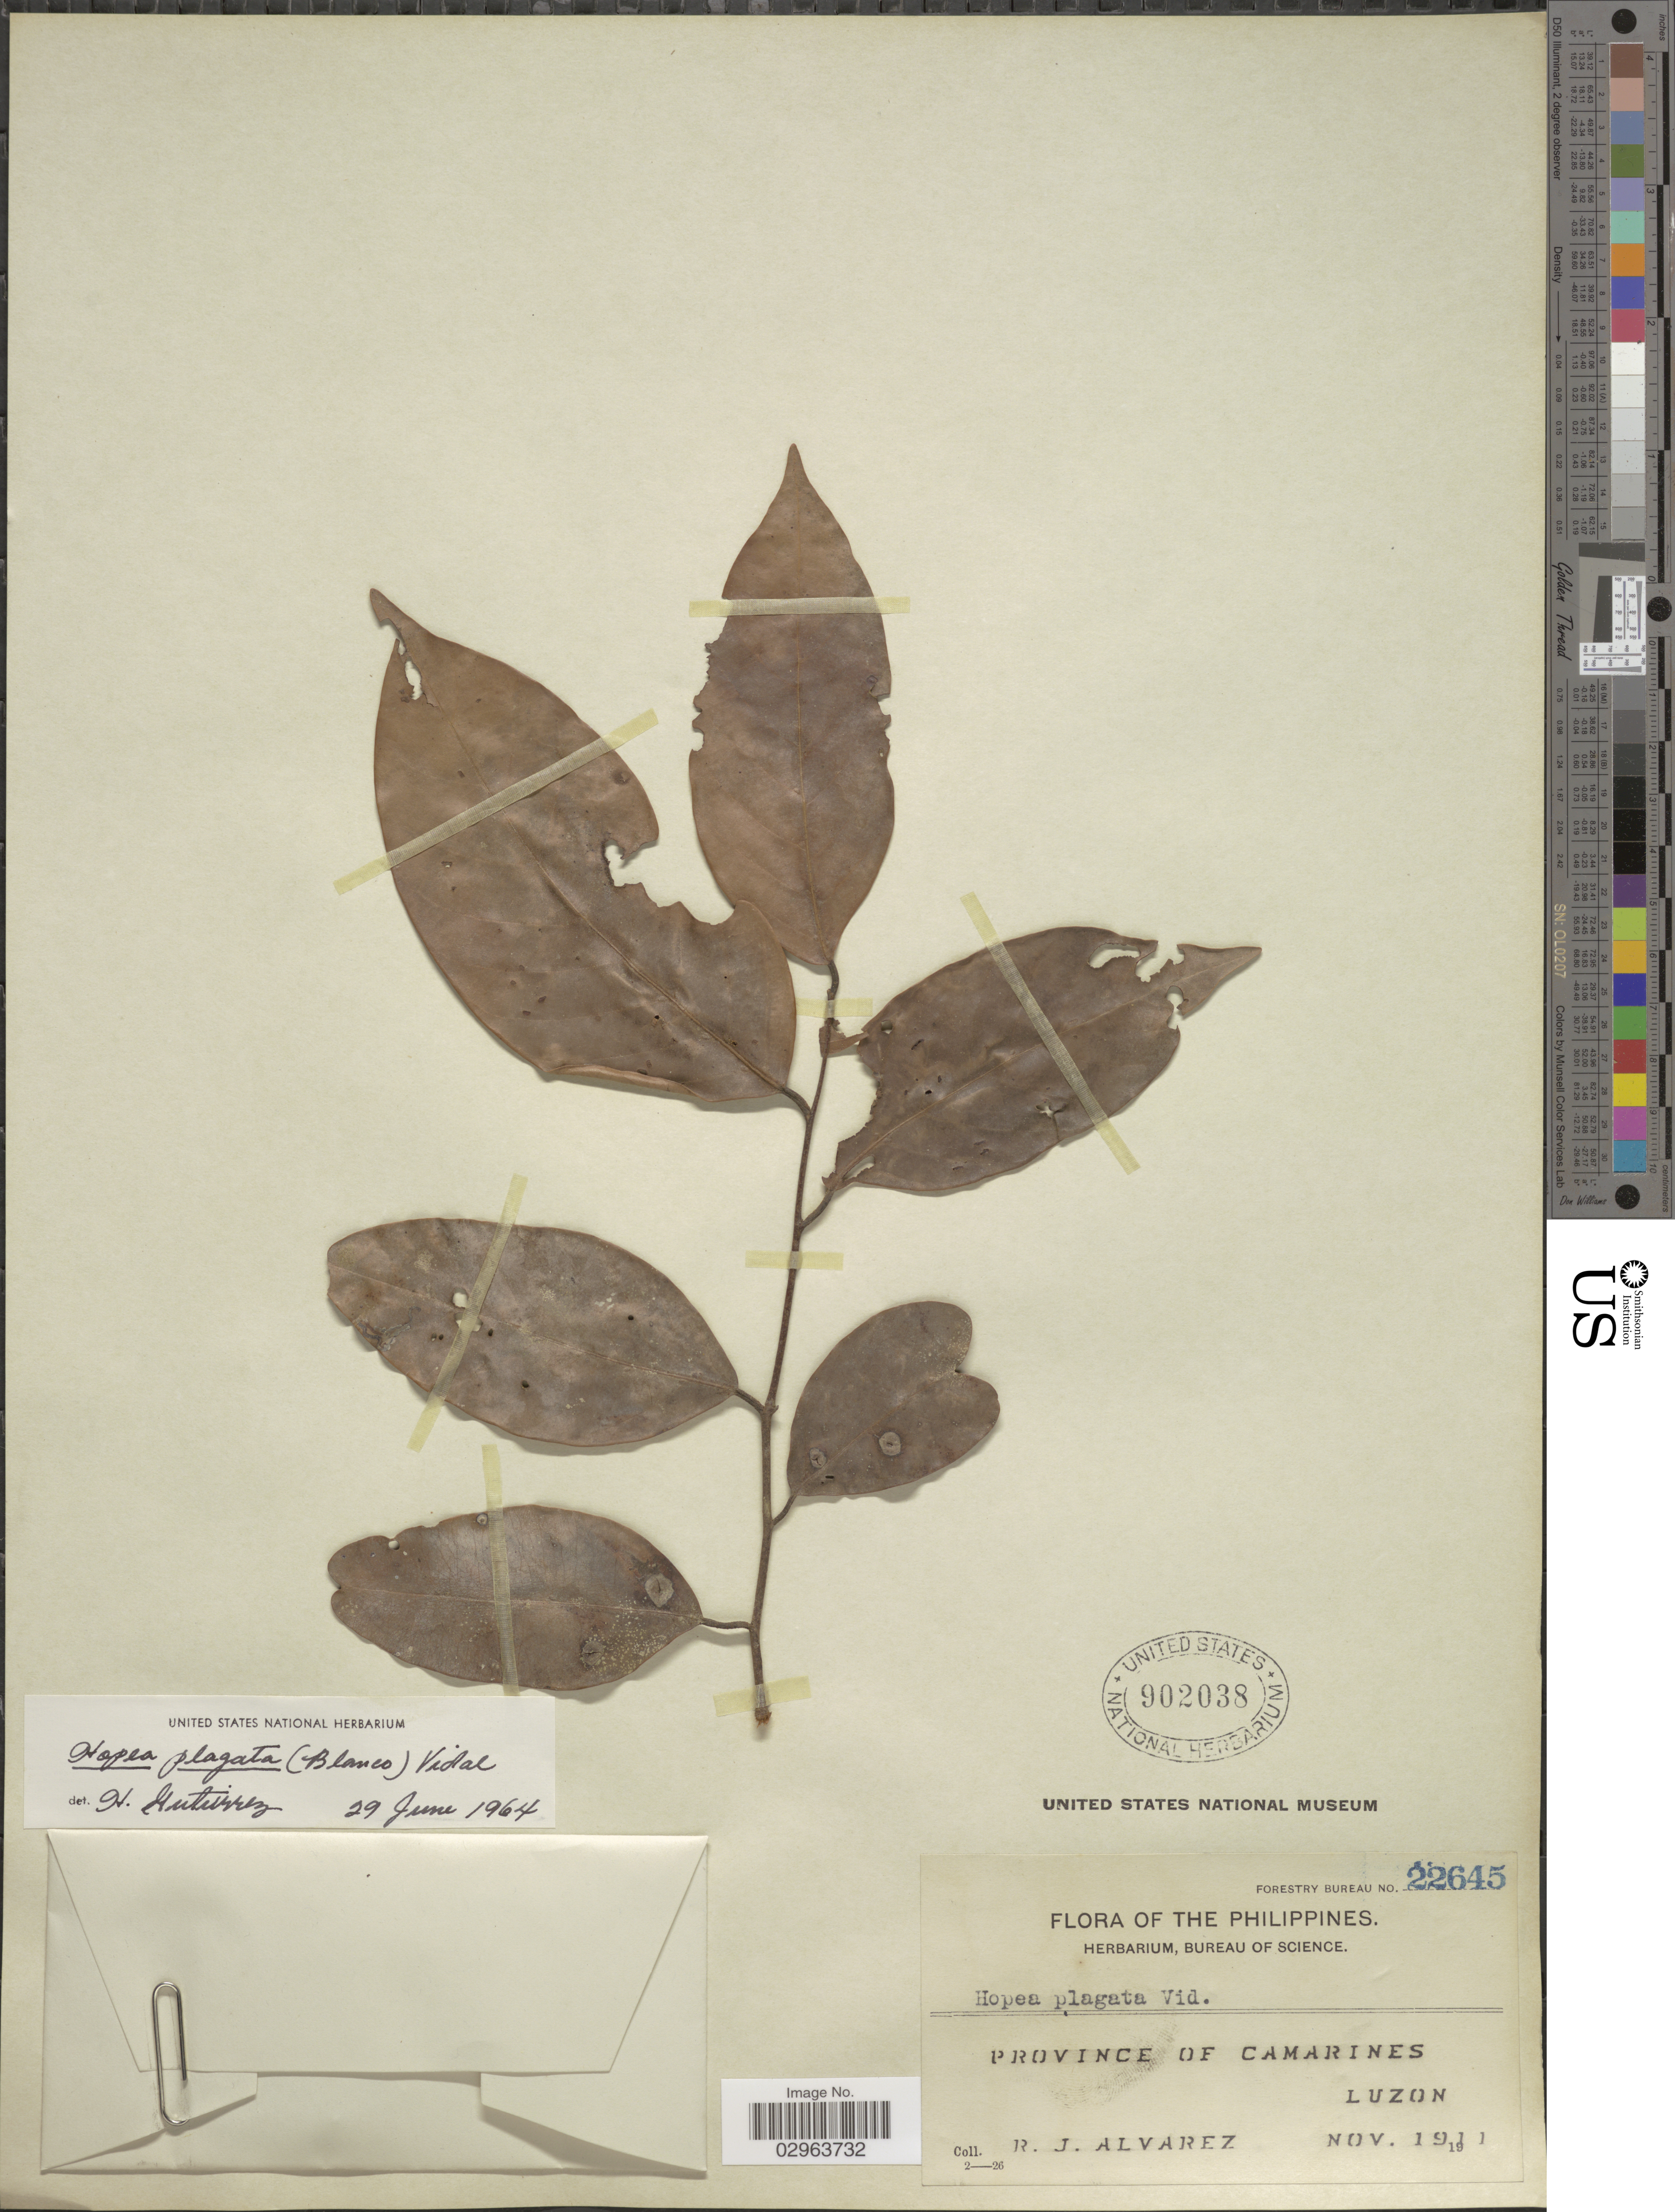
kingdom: Plantae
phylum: Tracheophyta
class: Magnoliopsida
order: Malvales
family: Dipterocarpaceae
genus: Hopea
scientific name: Hopea plagata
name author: (Blanco) Vidal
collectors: R. Alvarez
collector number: Forestry Bureau 22645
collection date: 1911-11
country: Philippines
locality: Province of Camarines Luzon.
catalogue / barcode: US 902038